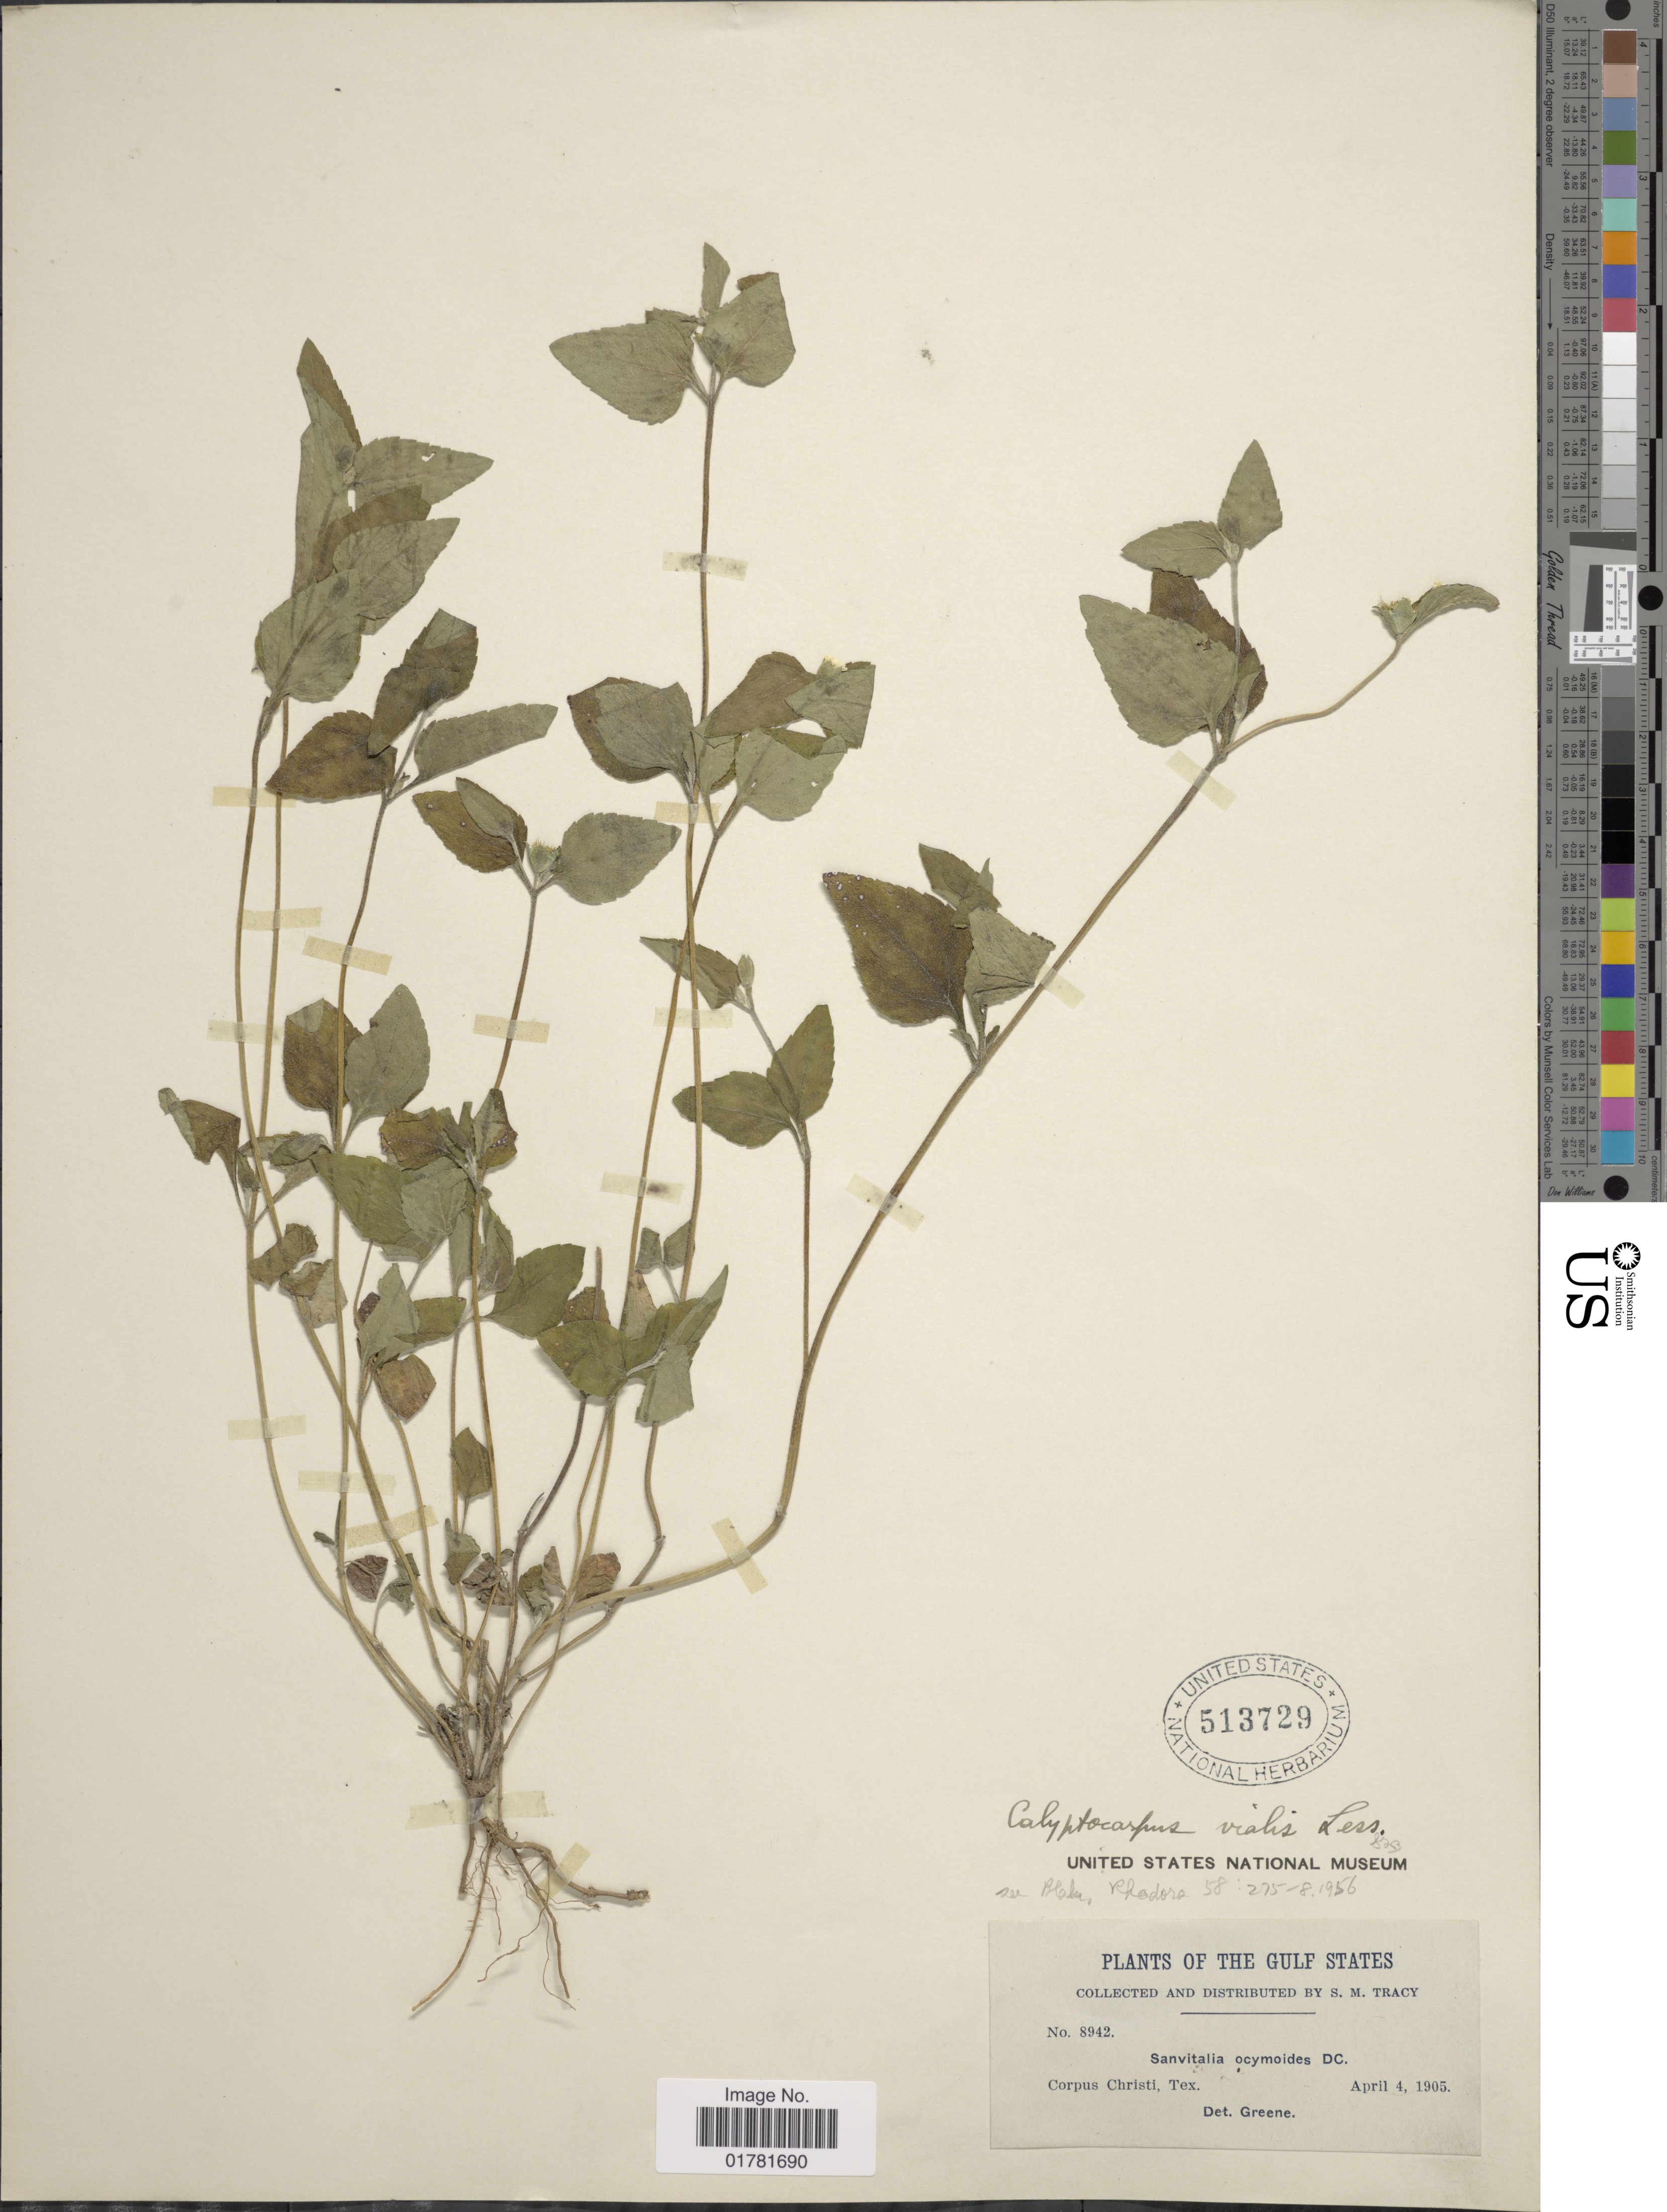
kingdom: Plantae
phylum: Tracheophyta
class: Magnoliopsida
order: Asterales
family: Asteraceae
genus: Calyptocarpus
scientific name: Calyptocarpus vialis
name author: Less.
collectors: S. M. Tracy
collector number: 8942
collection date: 1905-04-04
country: United States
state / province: Texas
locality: The Gulf States, Corpus Christi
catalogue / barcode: US 513729